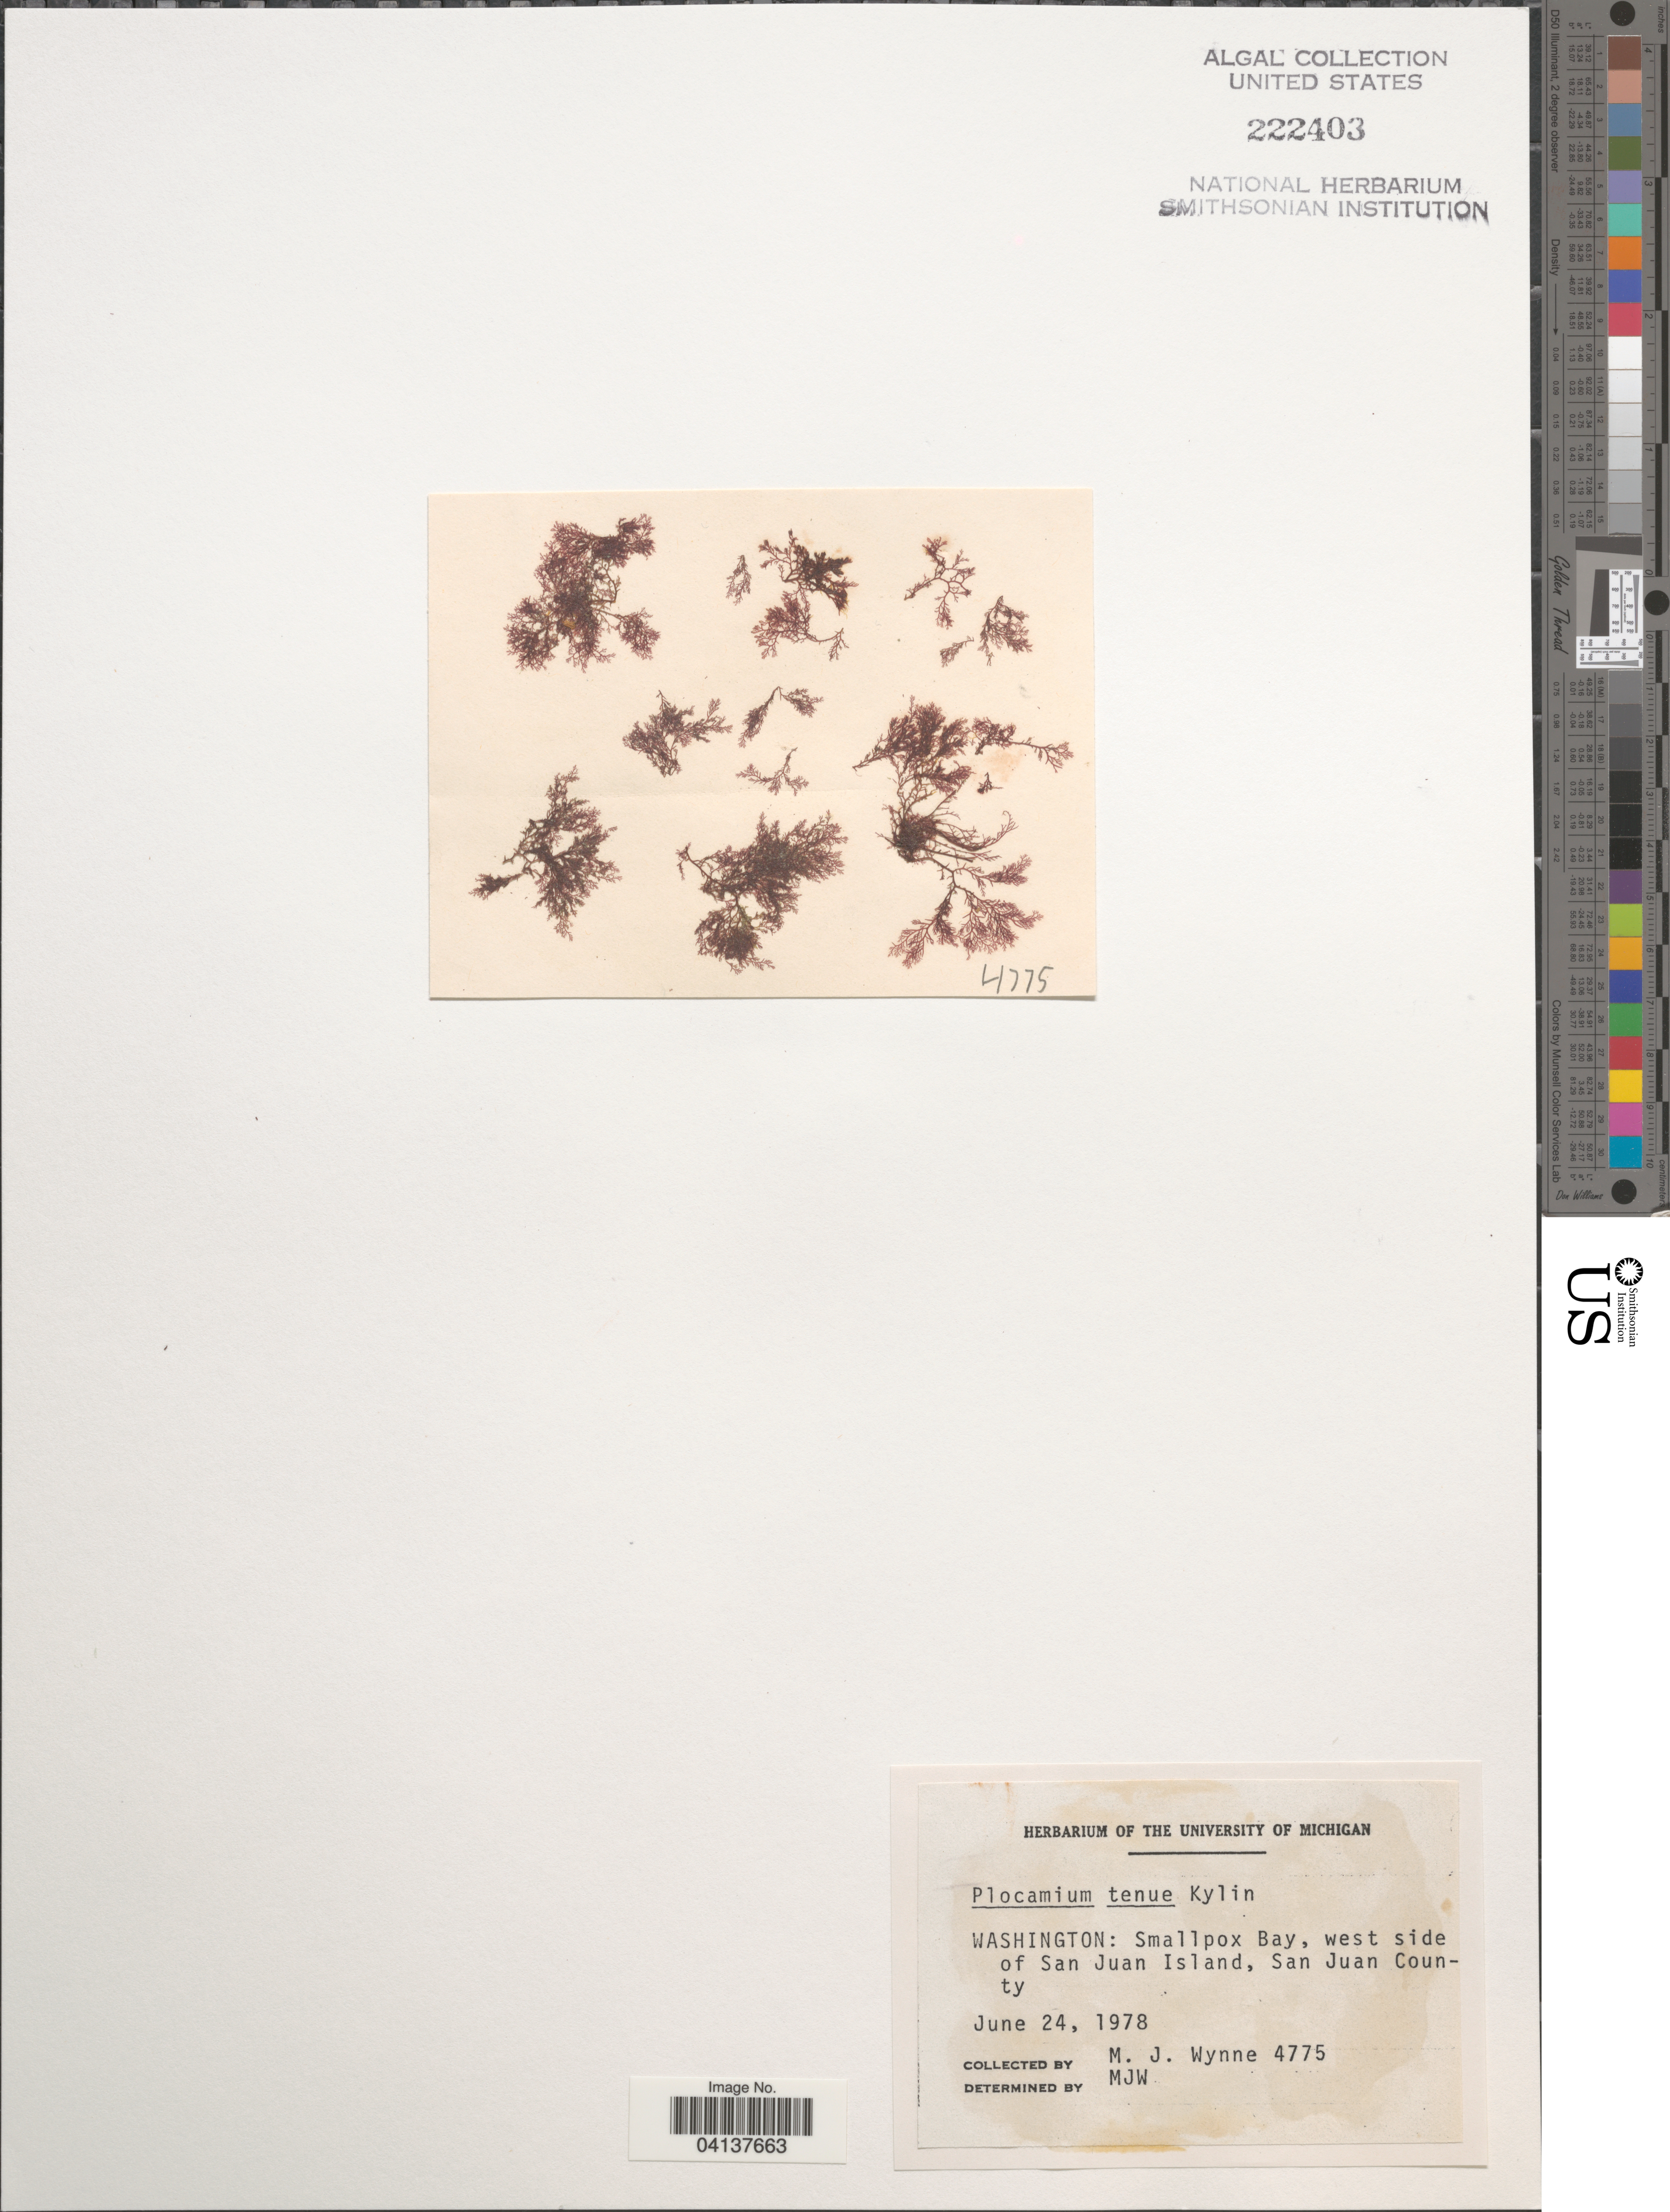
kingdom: Plantae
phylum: Rhodophyta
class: Florideophyceae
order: Plocamiales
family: Plocamiaceae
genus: Plocamium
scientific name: Plocamium violaceum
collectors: M.J. Wynne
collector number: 4775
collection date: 1978-06-24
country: United States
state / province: Washington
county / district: San Juan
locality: Smallpox Bay, west side of San Juan Island, San Juan County.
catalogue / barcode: US 222403